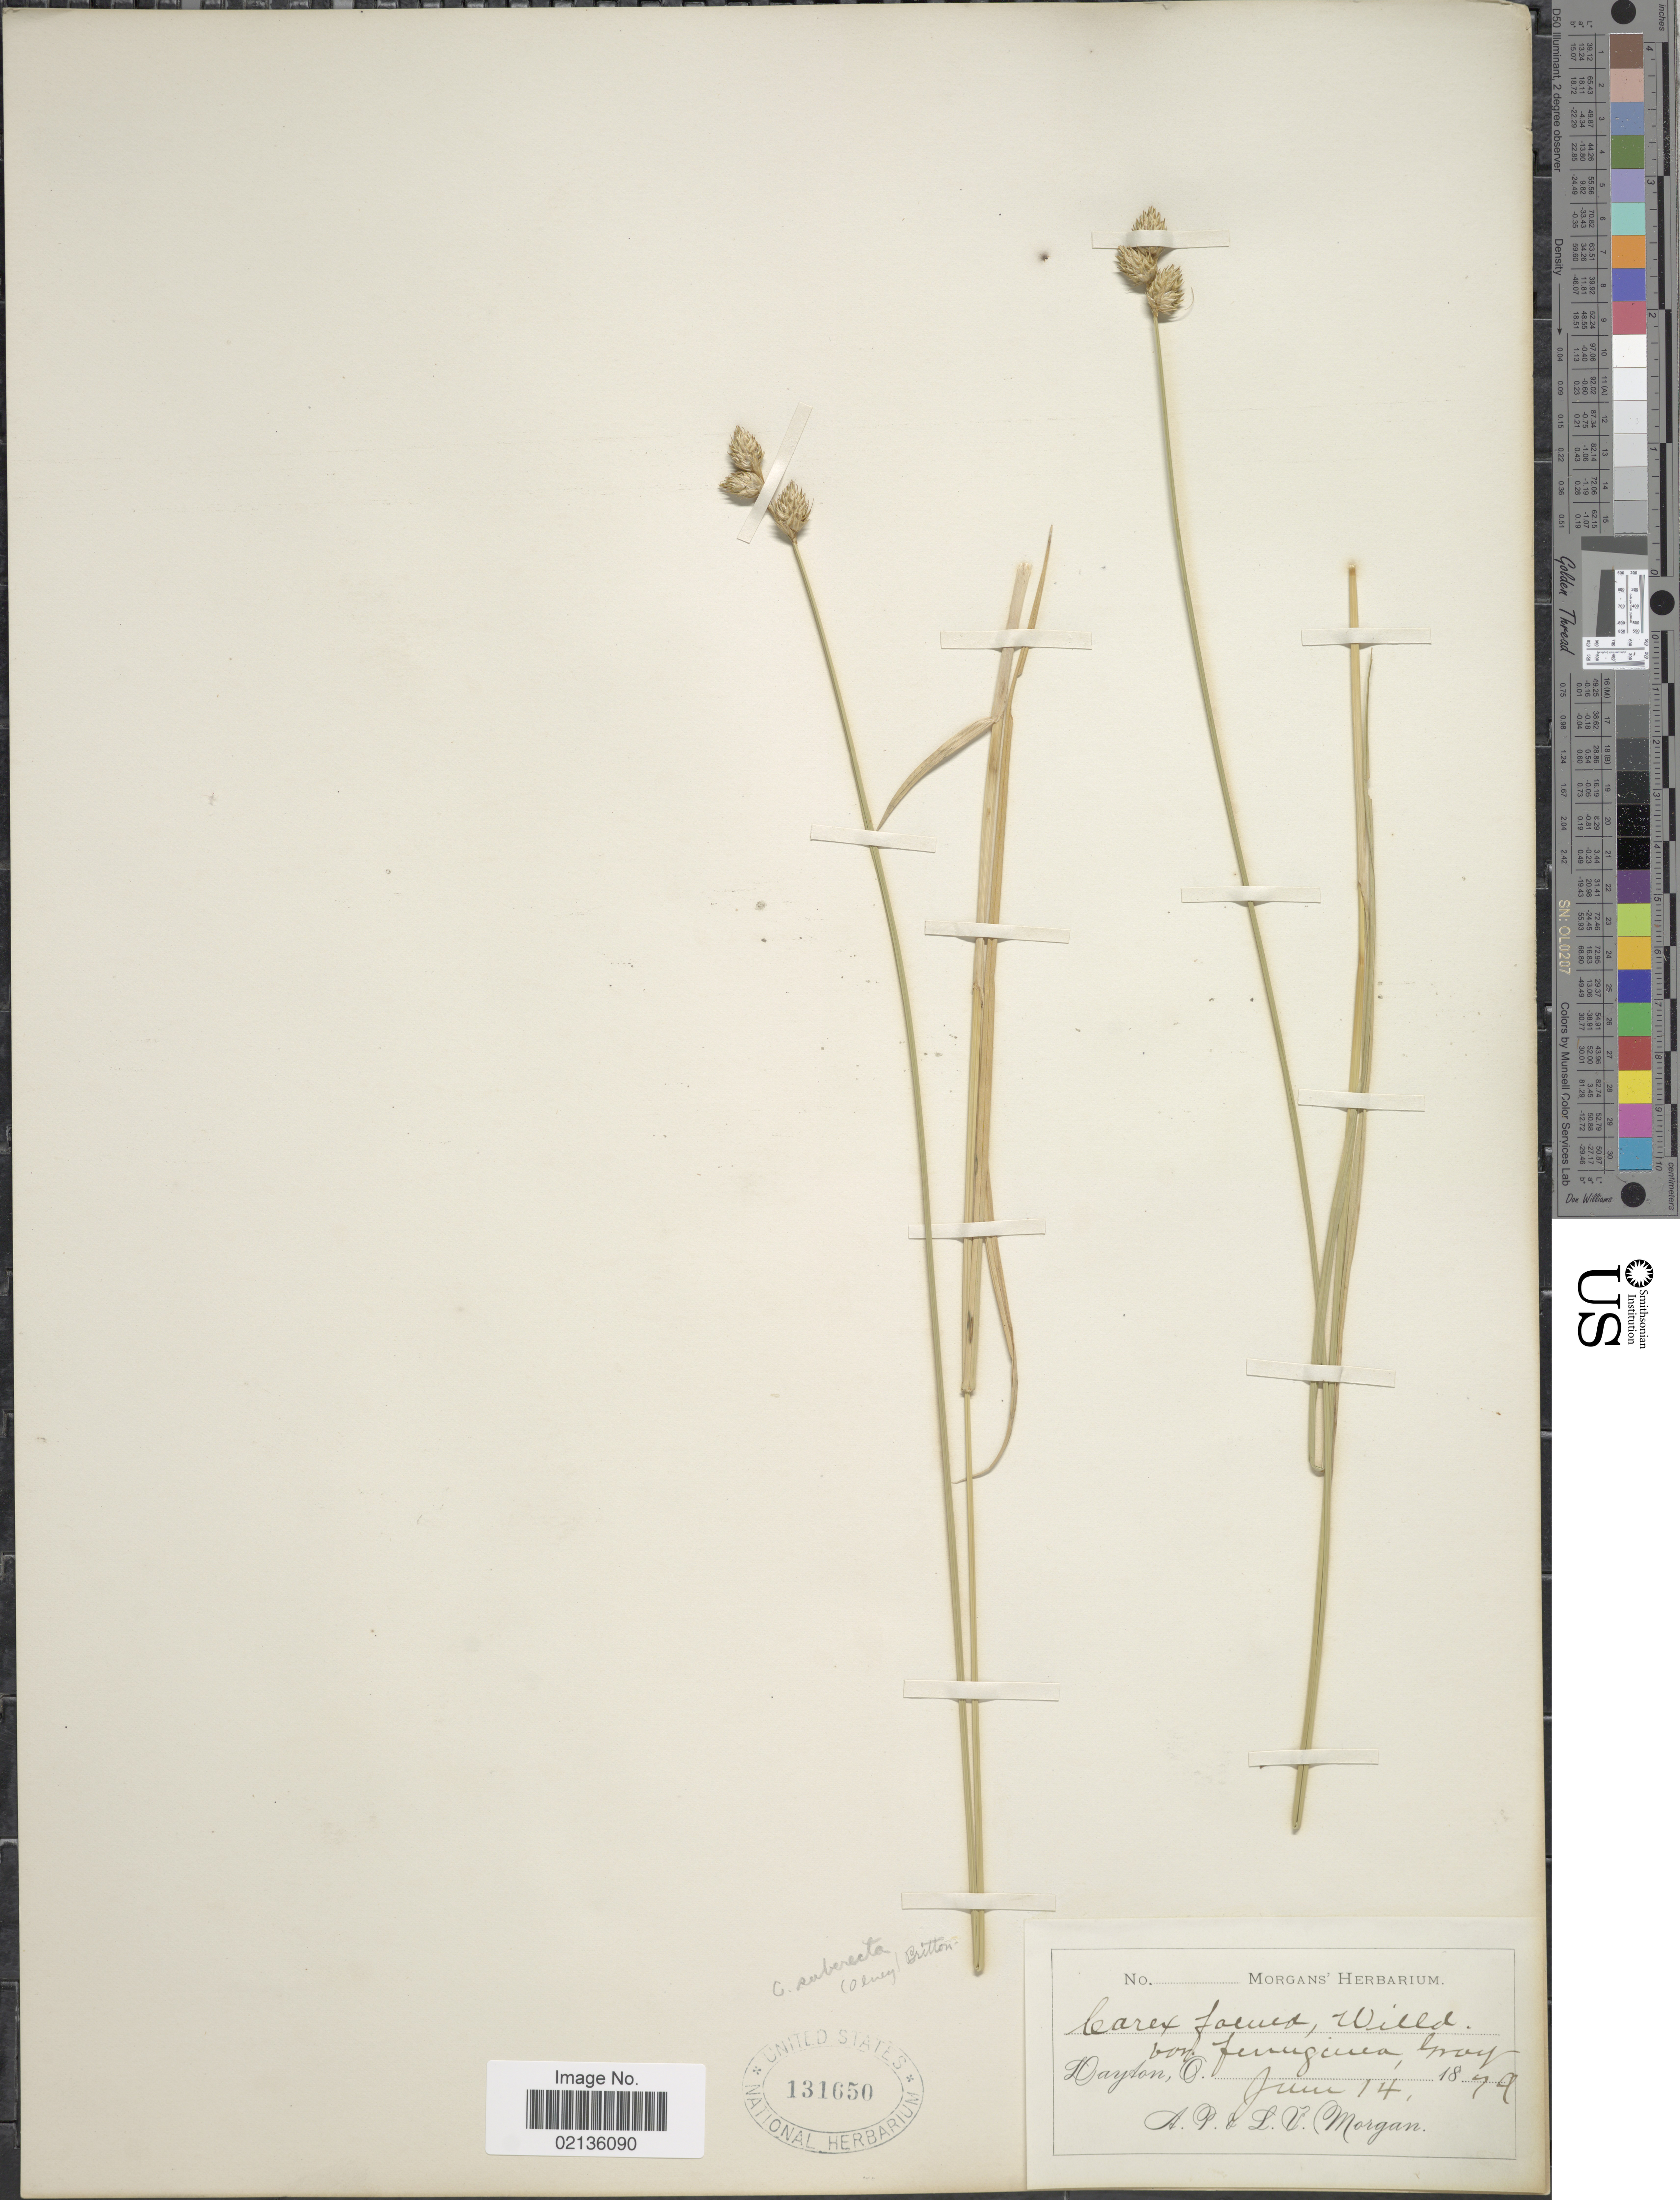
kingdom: Plantae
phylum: Tracheophyta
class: Liliopsida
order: Poales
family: Cyperaceae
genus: Carex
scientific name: Carex suberecta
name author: (Olney) Britton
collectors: A. Morgan & L. Morgan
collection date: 1879-06-14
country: United States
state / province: Ohio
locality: Dayton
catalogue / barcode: US 131650